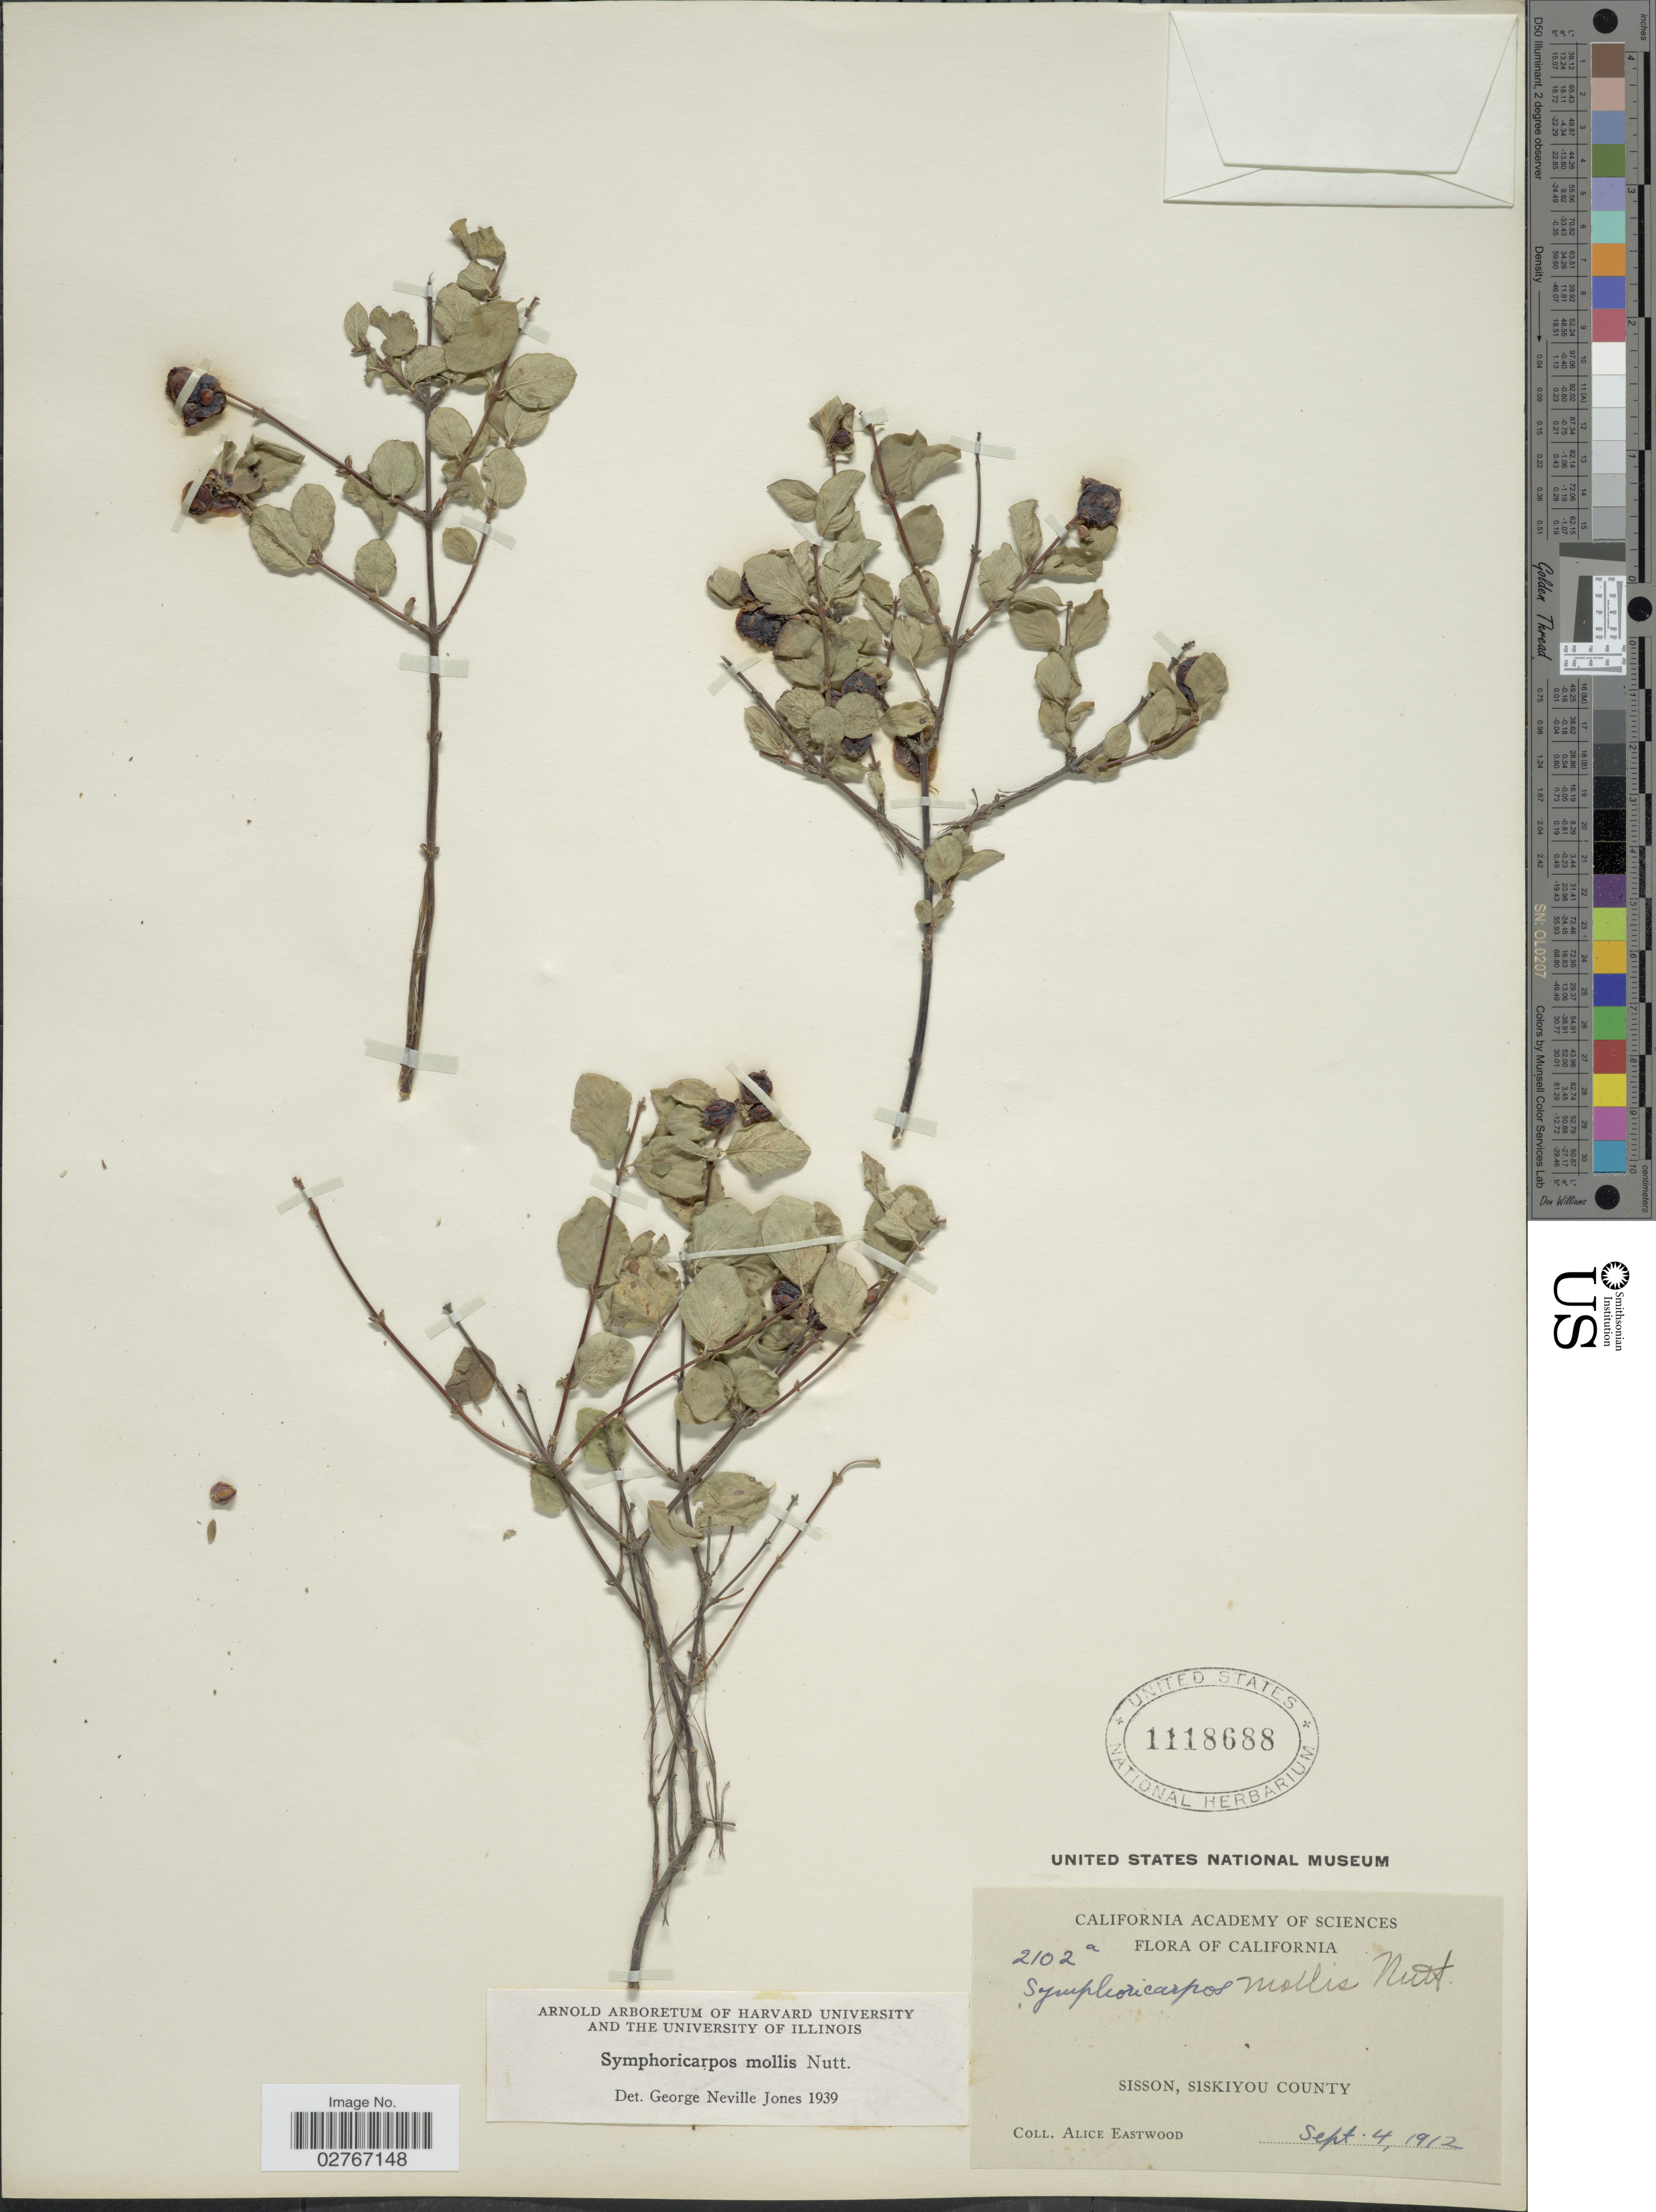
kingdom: Plantae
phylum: Tracheophyta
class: Magnoliopsida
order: Dipsacales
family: Caprifoliaceae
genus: Symphoricarpos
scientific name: Symphoricarpos mollis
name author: Nutt.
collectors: A. Eastwood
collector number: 2102a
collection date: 1912-09-04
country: United States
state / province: California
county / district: Siskiyou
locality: Sisson, Siskiyou County.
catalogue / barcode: US 1118688